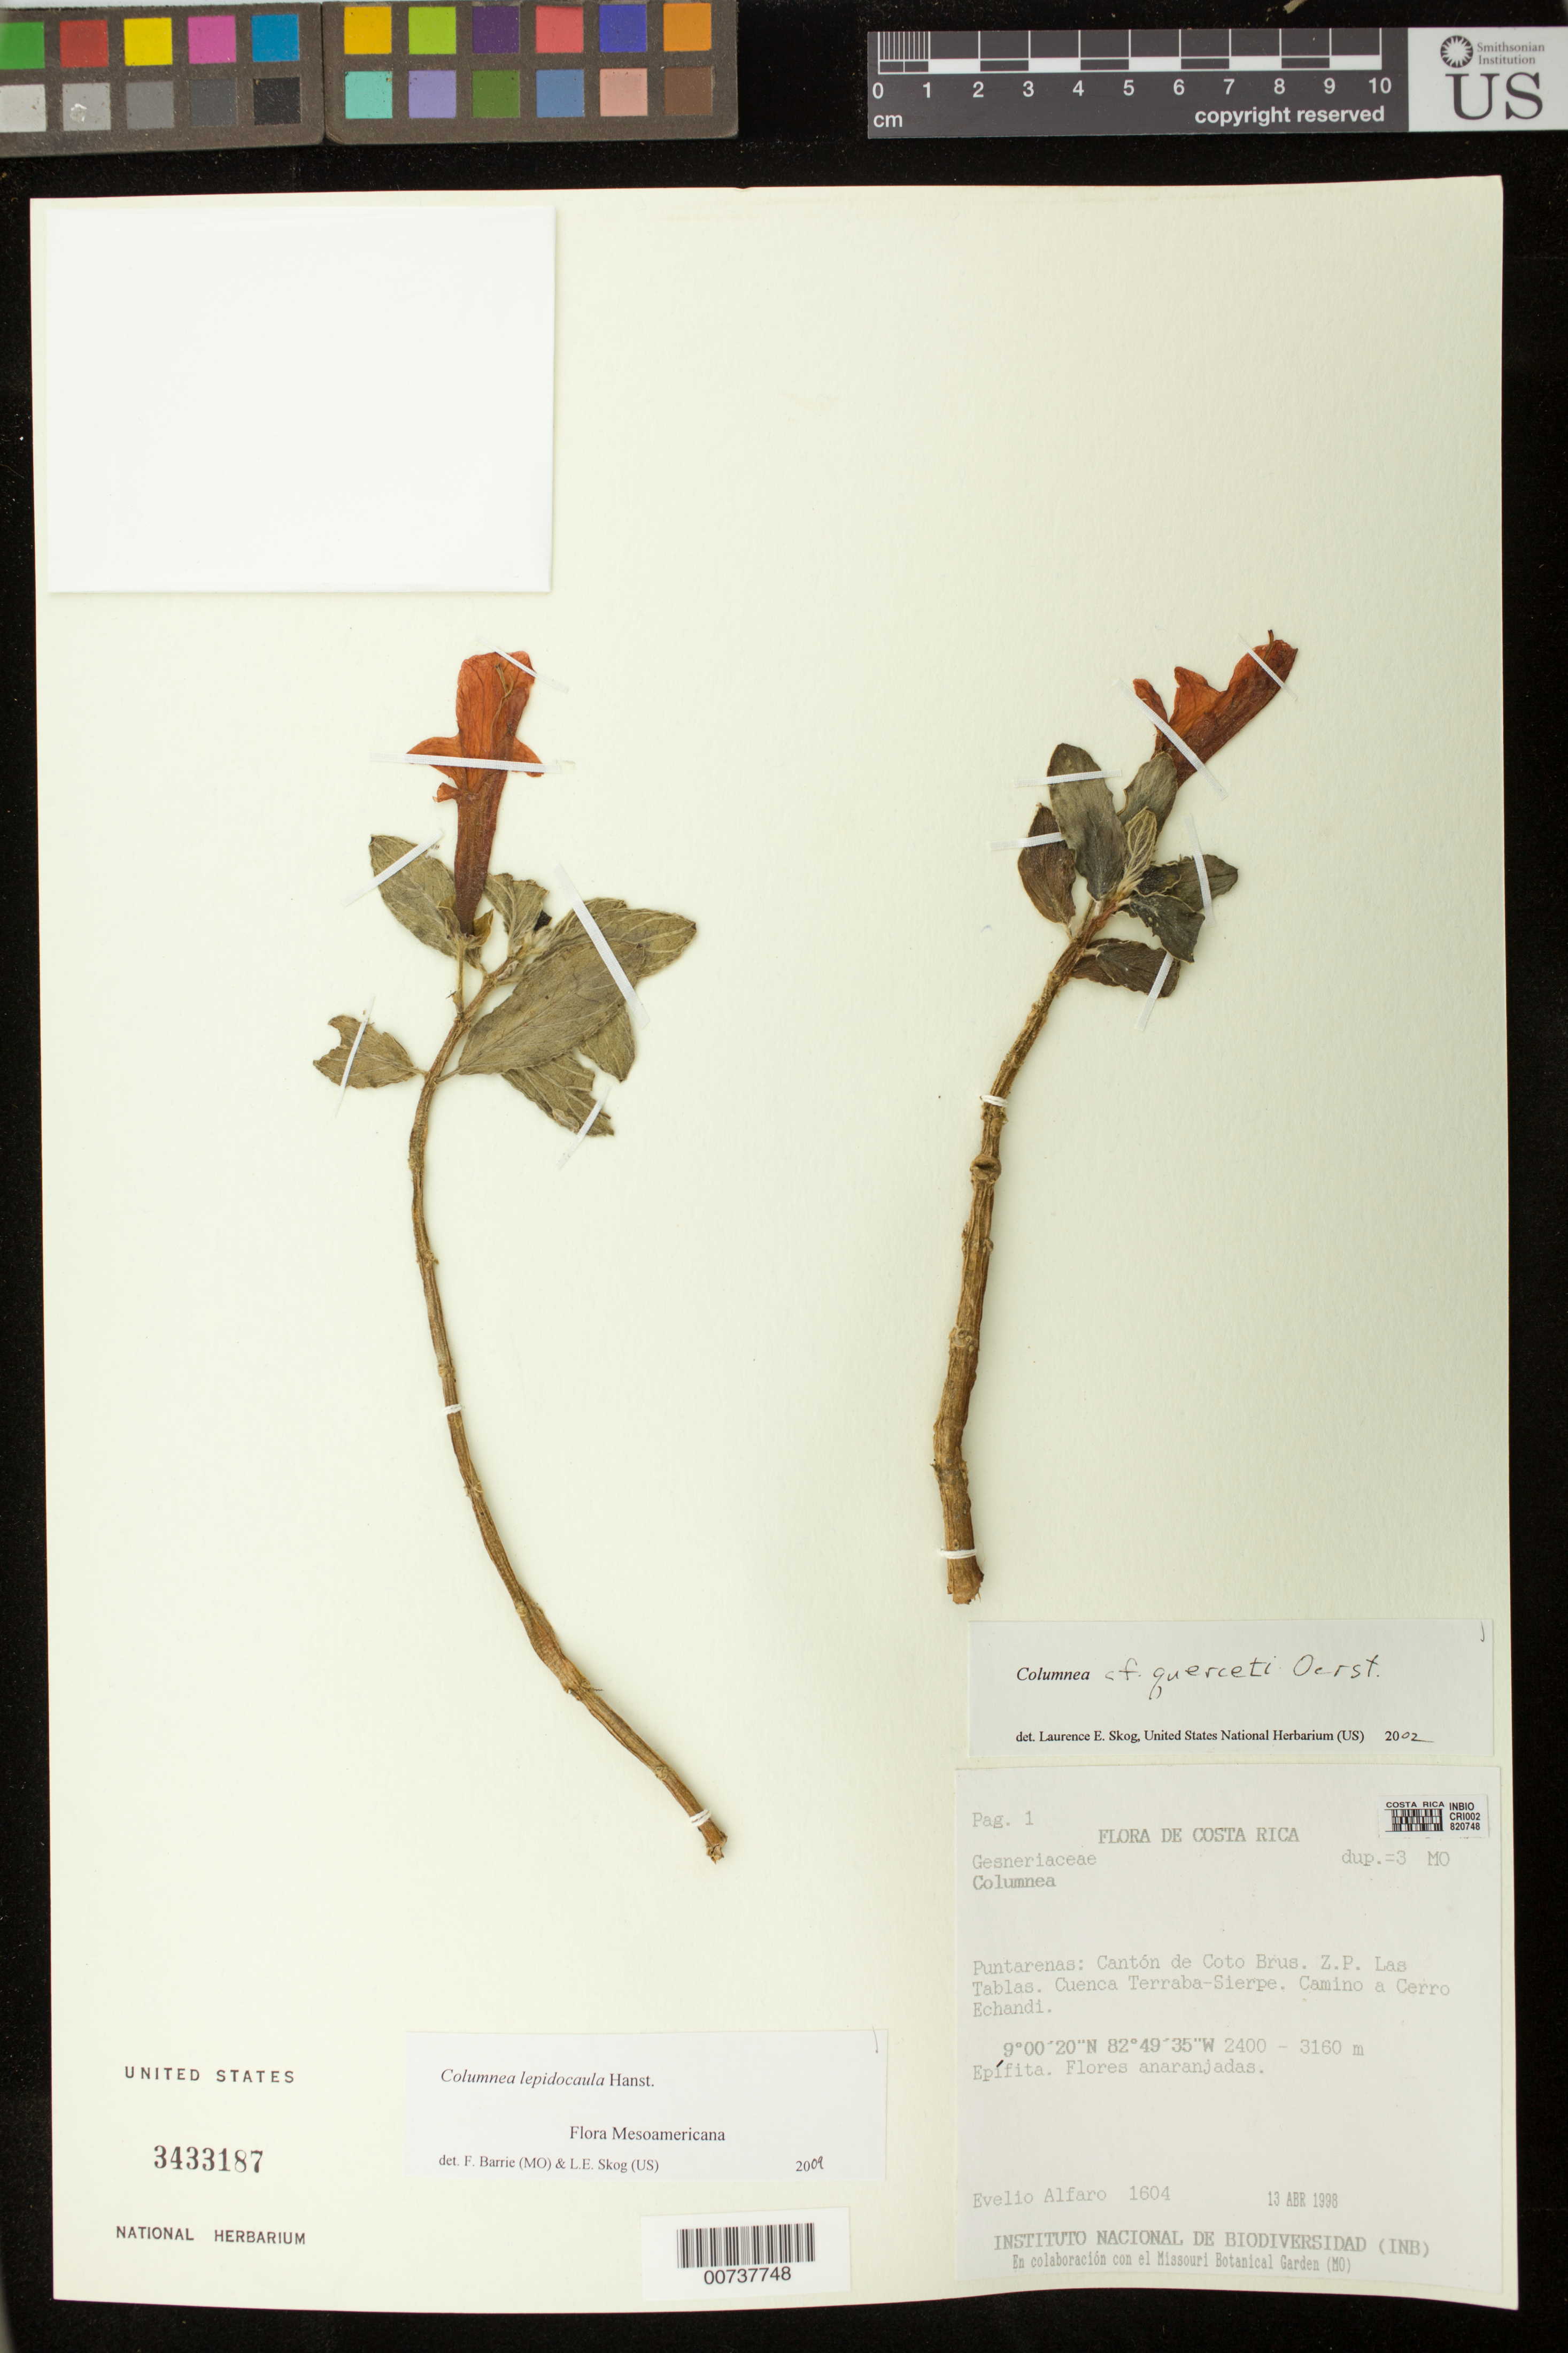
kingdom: Plantae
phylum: Tracheophyta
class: Magnoliopsida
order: Lamiales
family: Gesneriaceae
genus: Columnea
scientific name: Columnea lepidocaula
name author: Hanst.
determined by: Barrie, F. R.; Skog, Laurence E.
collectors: E. Alfaro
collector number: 1604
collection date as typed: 13 Apr 1998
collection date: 1998-04-13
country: Costa Rica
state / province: Puntarenas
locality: Cantón de Coto Brus, Z.P. Las Tablas, Cuenca Terraba-Sierpe, camino a Cerro Echandi.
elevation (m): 2400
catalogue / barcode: US 3433187